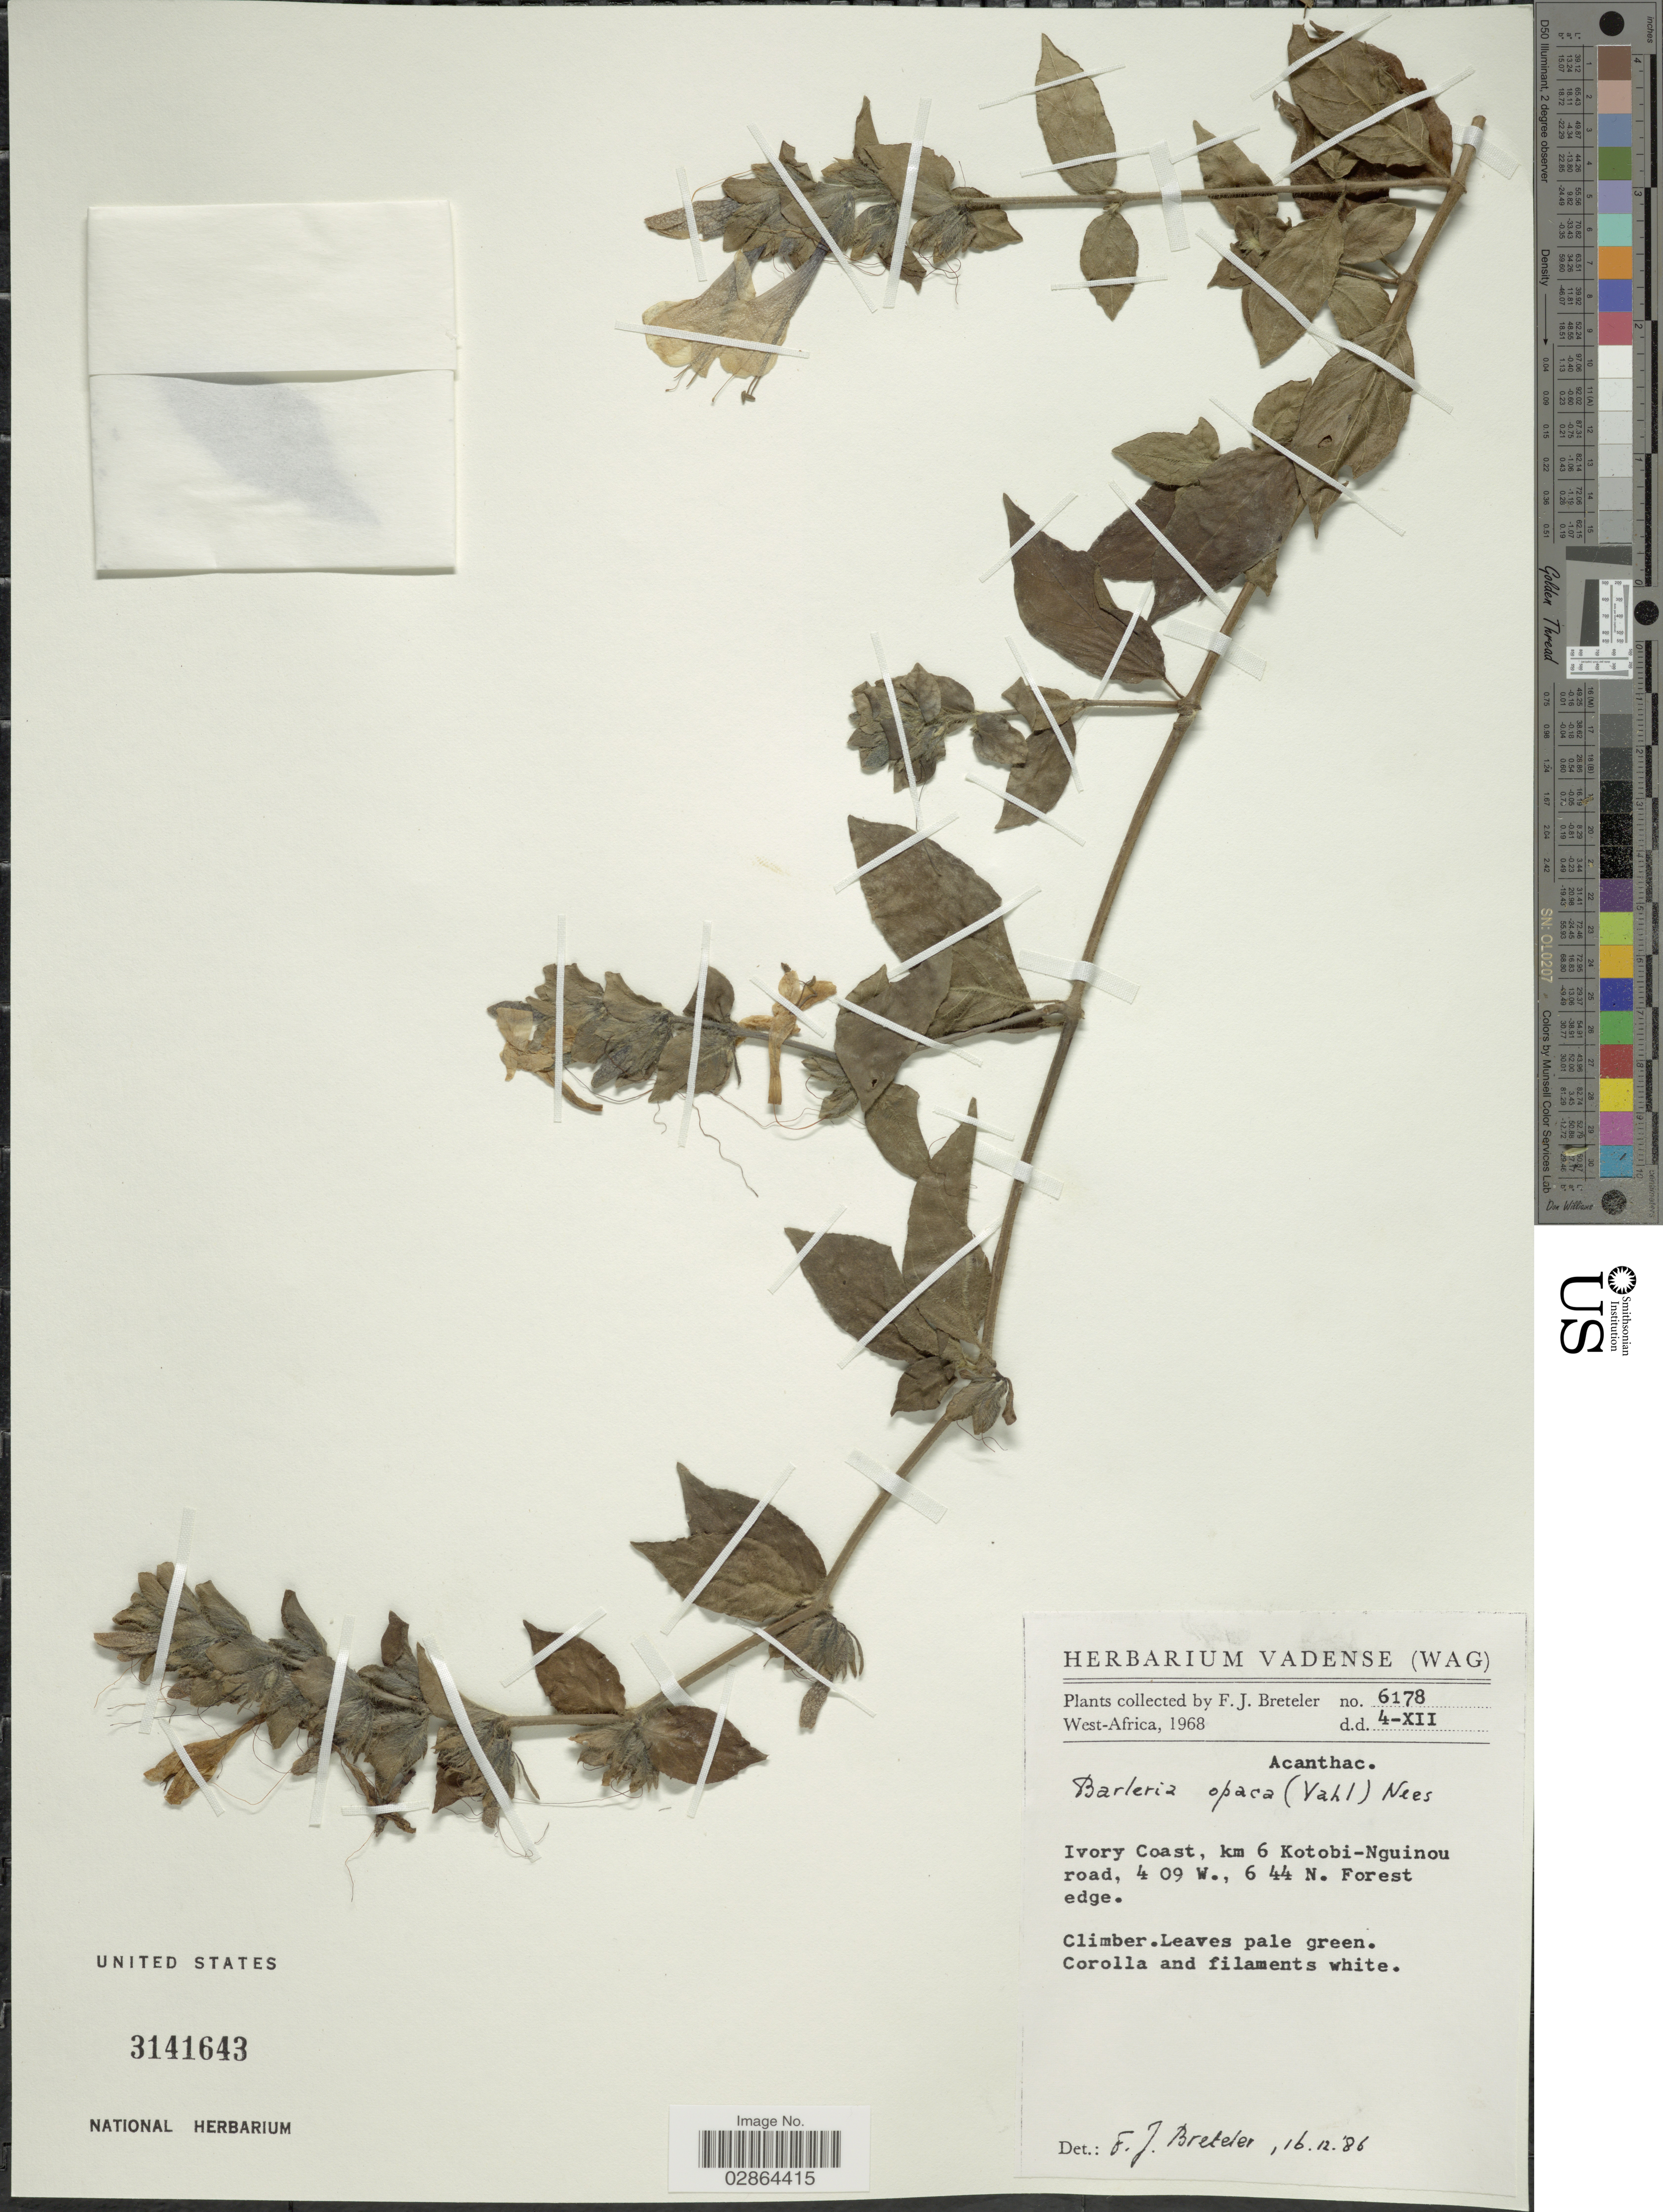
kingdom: Plantae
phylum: Tracheophyta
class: Magnoliopsida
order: Lamiales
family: Acanthaceae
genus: Barleria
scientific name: Barleria opaca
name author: (Vahl) Nees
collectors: F. J. Breteler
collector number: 6178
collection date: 1968-12-04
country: Ivory Coast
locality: West Africa, km 6 Kotobi-Nguinou road.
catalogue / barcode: US 3141643